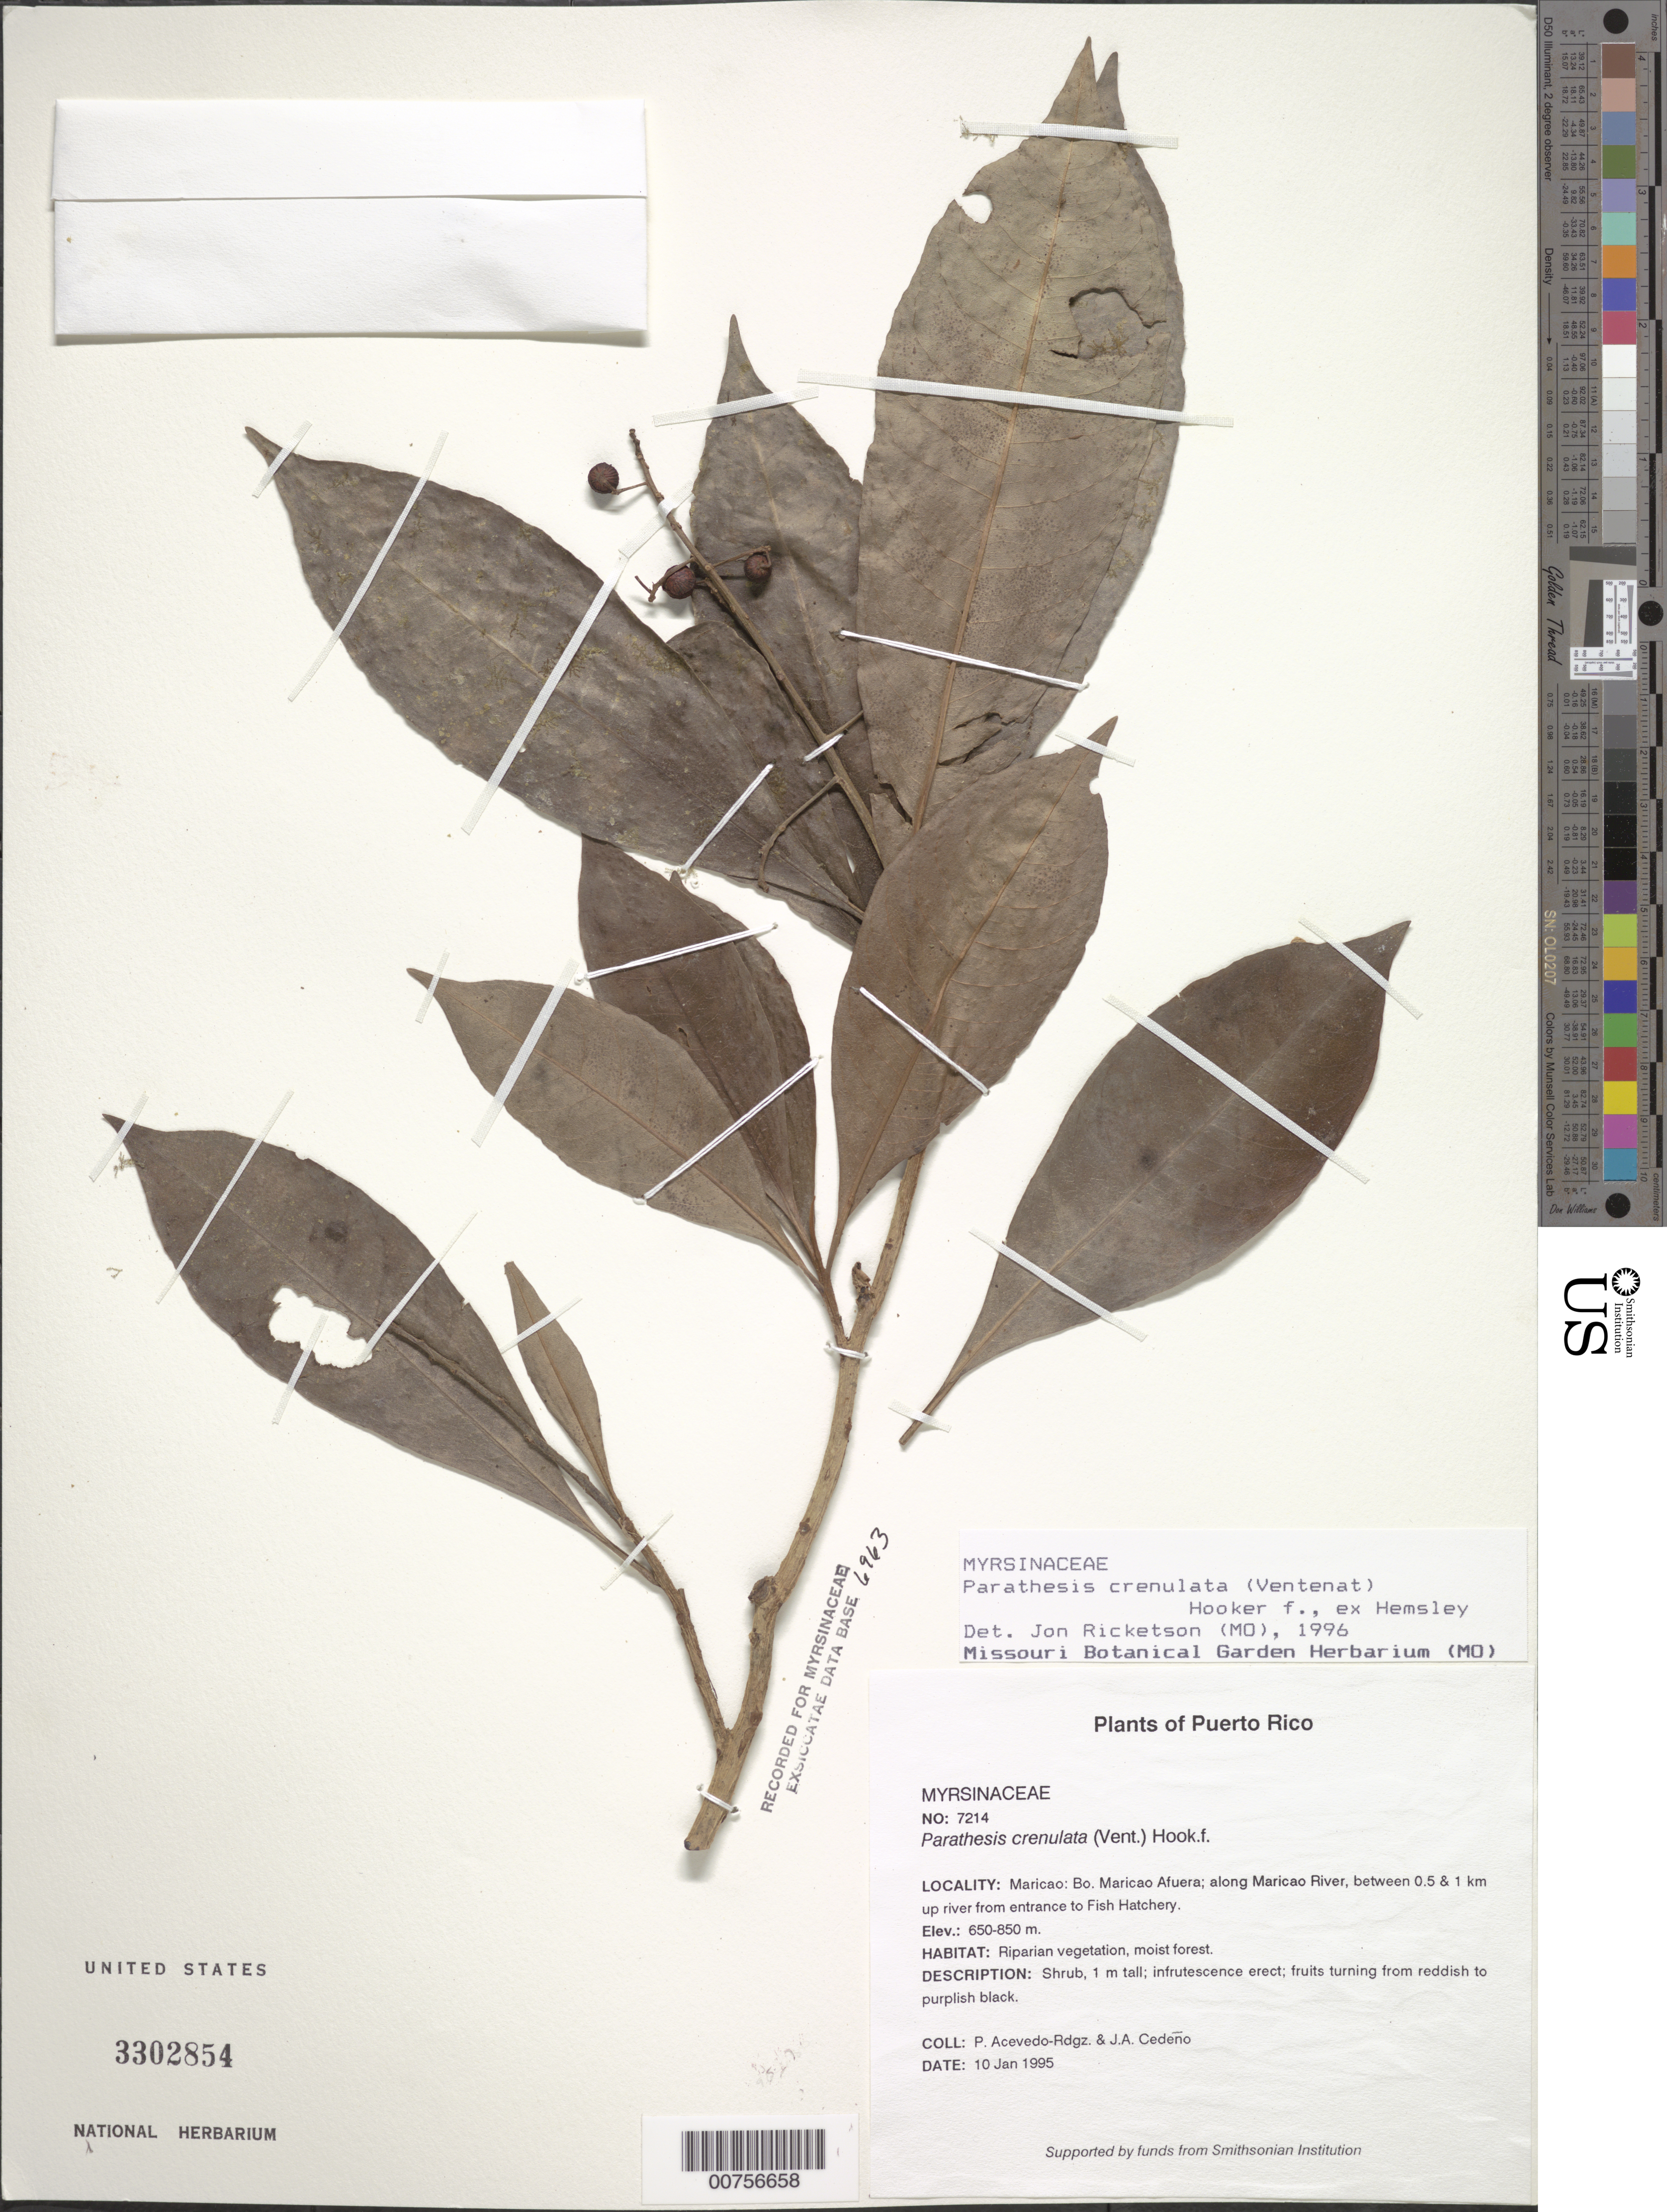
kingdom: Plantae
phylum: Tracheophyta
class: Magnoliopsida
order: Ericales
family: Primulaceae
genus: Parathesis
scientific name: Parathesis crenulata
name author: (Vent.) Hook. f. ex Hemsl.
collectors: P. Acevedo-Rodr. & J. A. Cedeño M.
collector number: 7214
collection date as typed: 10 Jan 1995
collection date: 1995-01-10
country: Puerto Rico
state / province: Maricao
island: Puerto Rico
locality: Maricao: Bo. Maricao Afuera; along Maricao River, between 0.5 & 1 km up river from entrance to Fish Hatchery.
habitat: Riparian vegetation, moist forest.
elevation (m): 650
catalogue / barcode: US 3302854